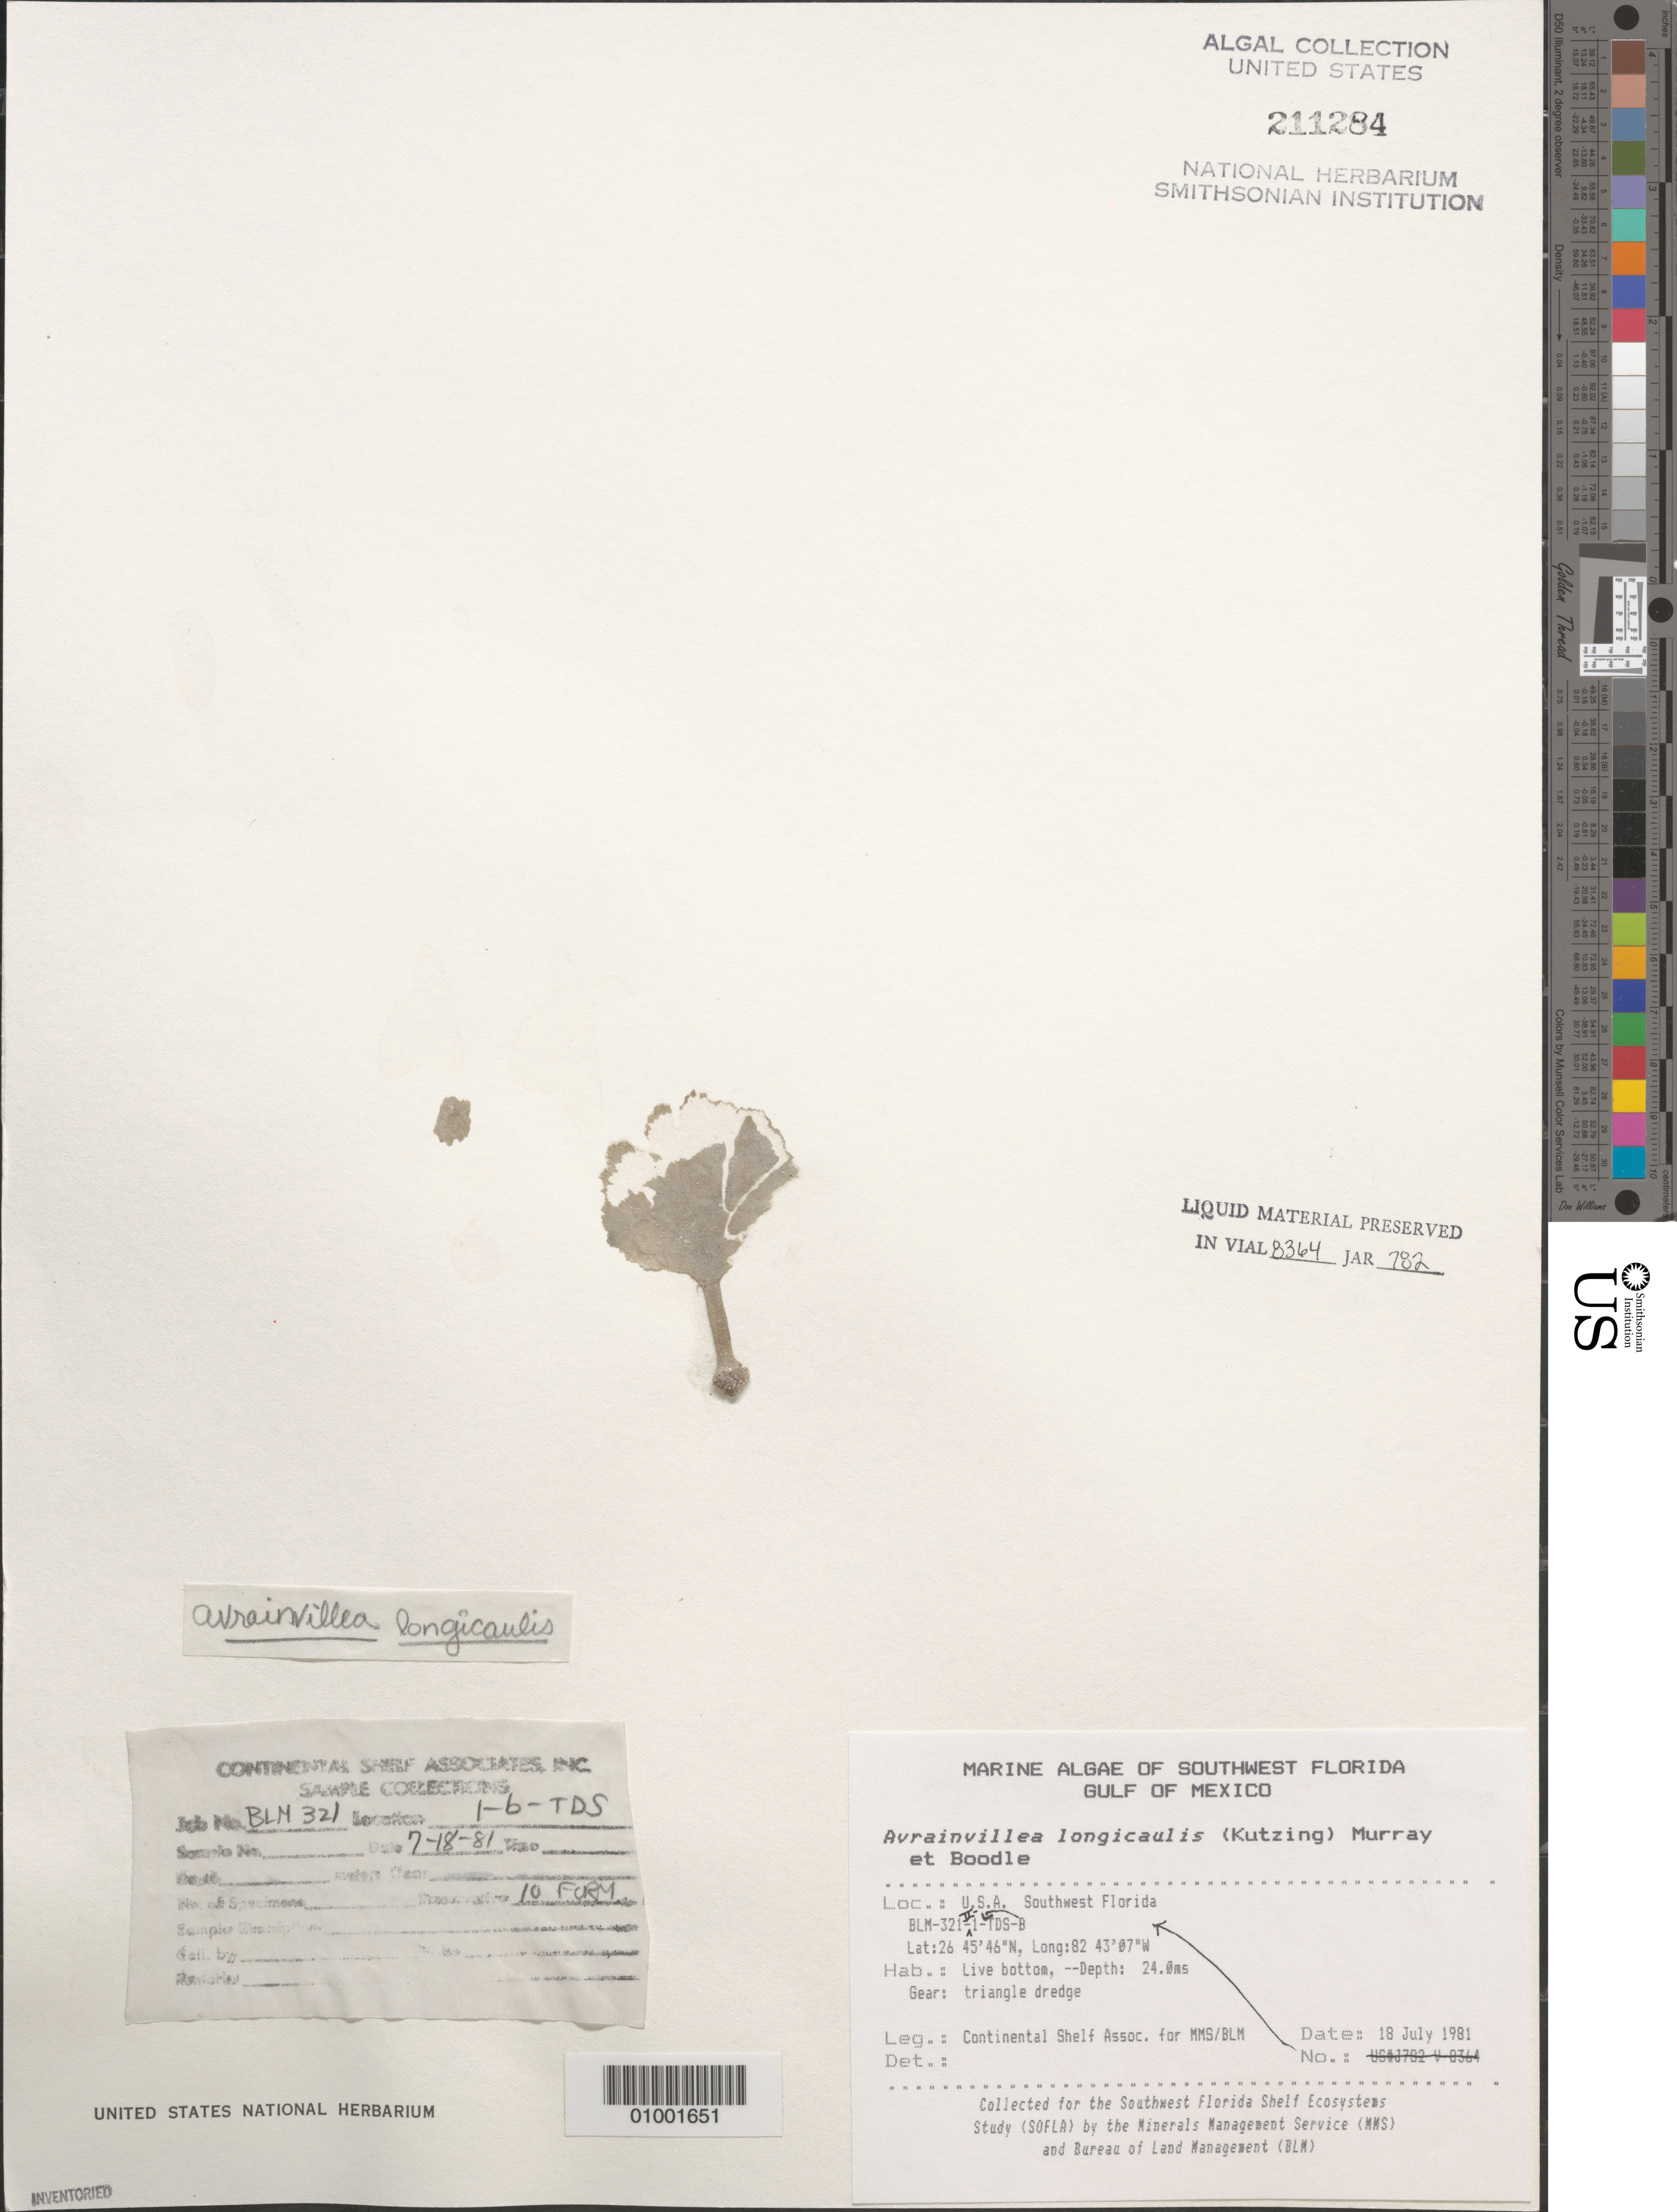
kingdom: Plantae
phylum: Chlorophyta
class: Ulvophyceae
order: Bryopsidales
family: Dichotomosiphonaceae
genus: Avrainvillea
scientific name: Avrainvillea longicaulis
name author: (Kütz.) G. Murray & Boodle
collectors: Continental Shelf Associates for the MMS/BLM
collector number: BLM-321-II-1-B-TDS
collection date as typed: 18 Jul 1981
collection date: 1981-07-18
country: United States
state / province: Florida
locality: Gulf of Mexico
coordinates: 26 45'46"N, 82 43'07"W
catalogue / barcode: US 211284